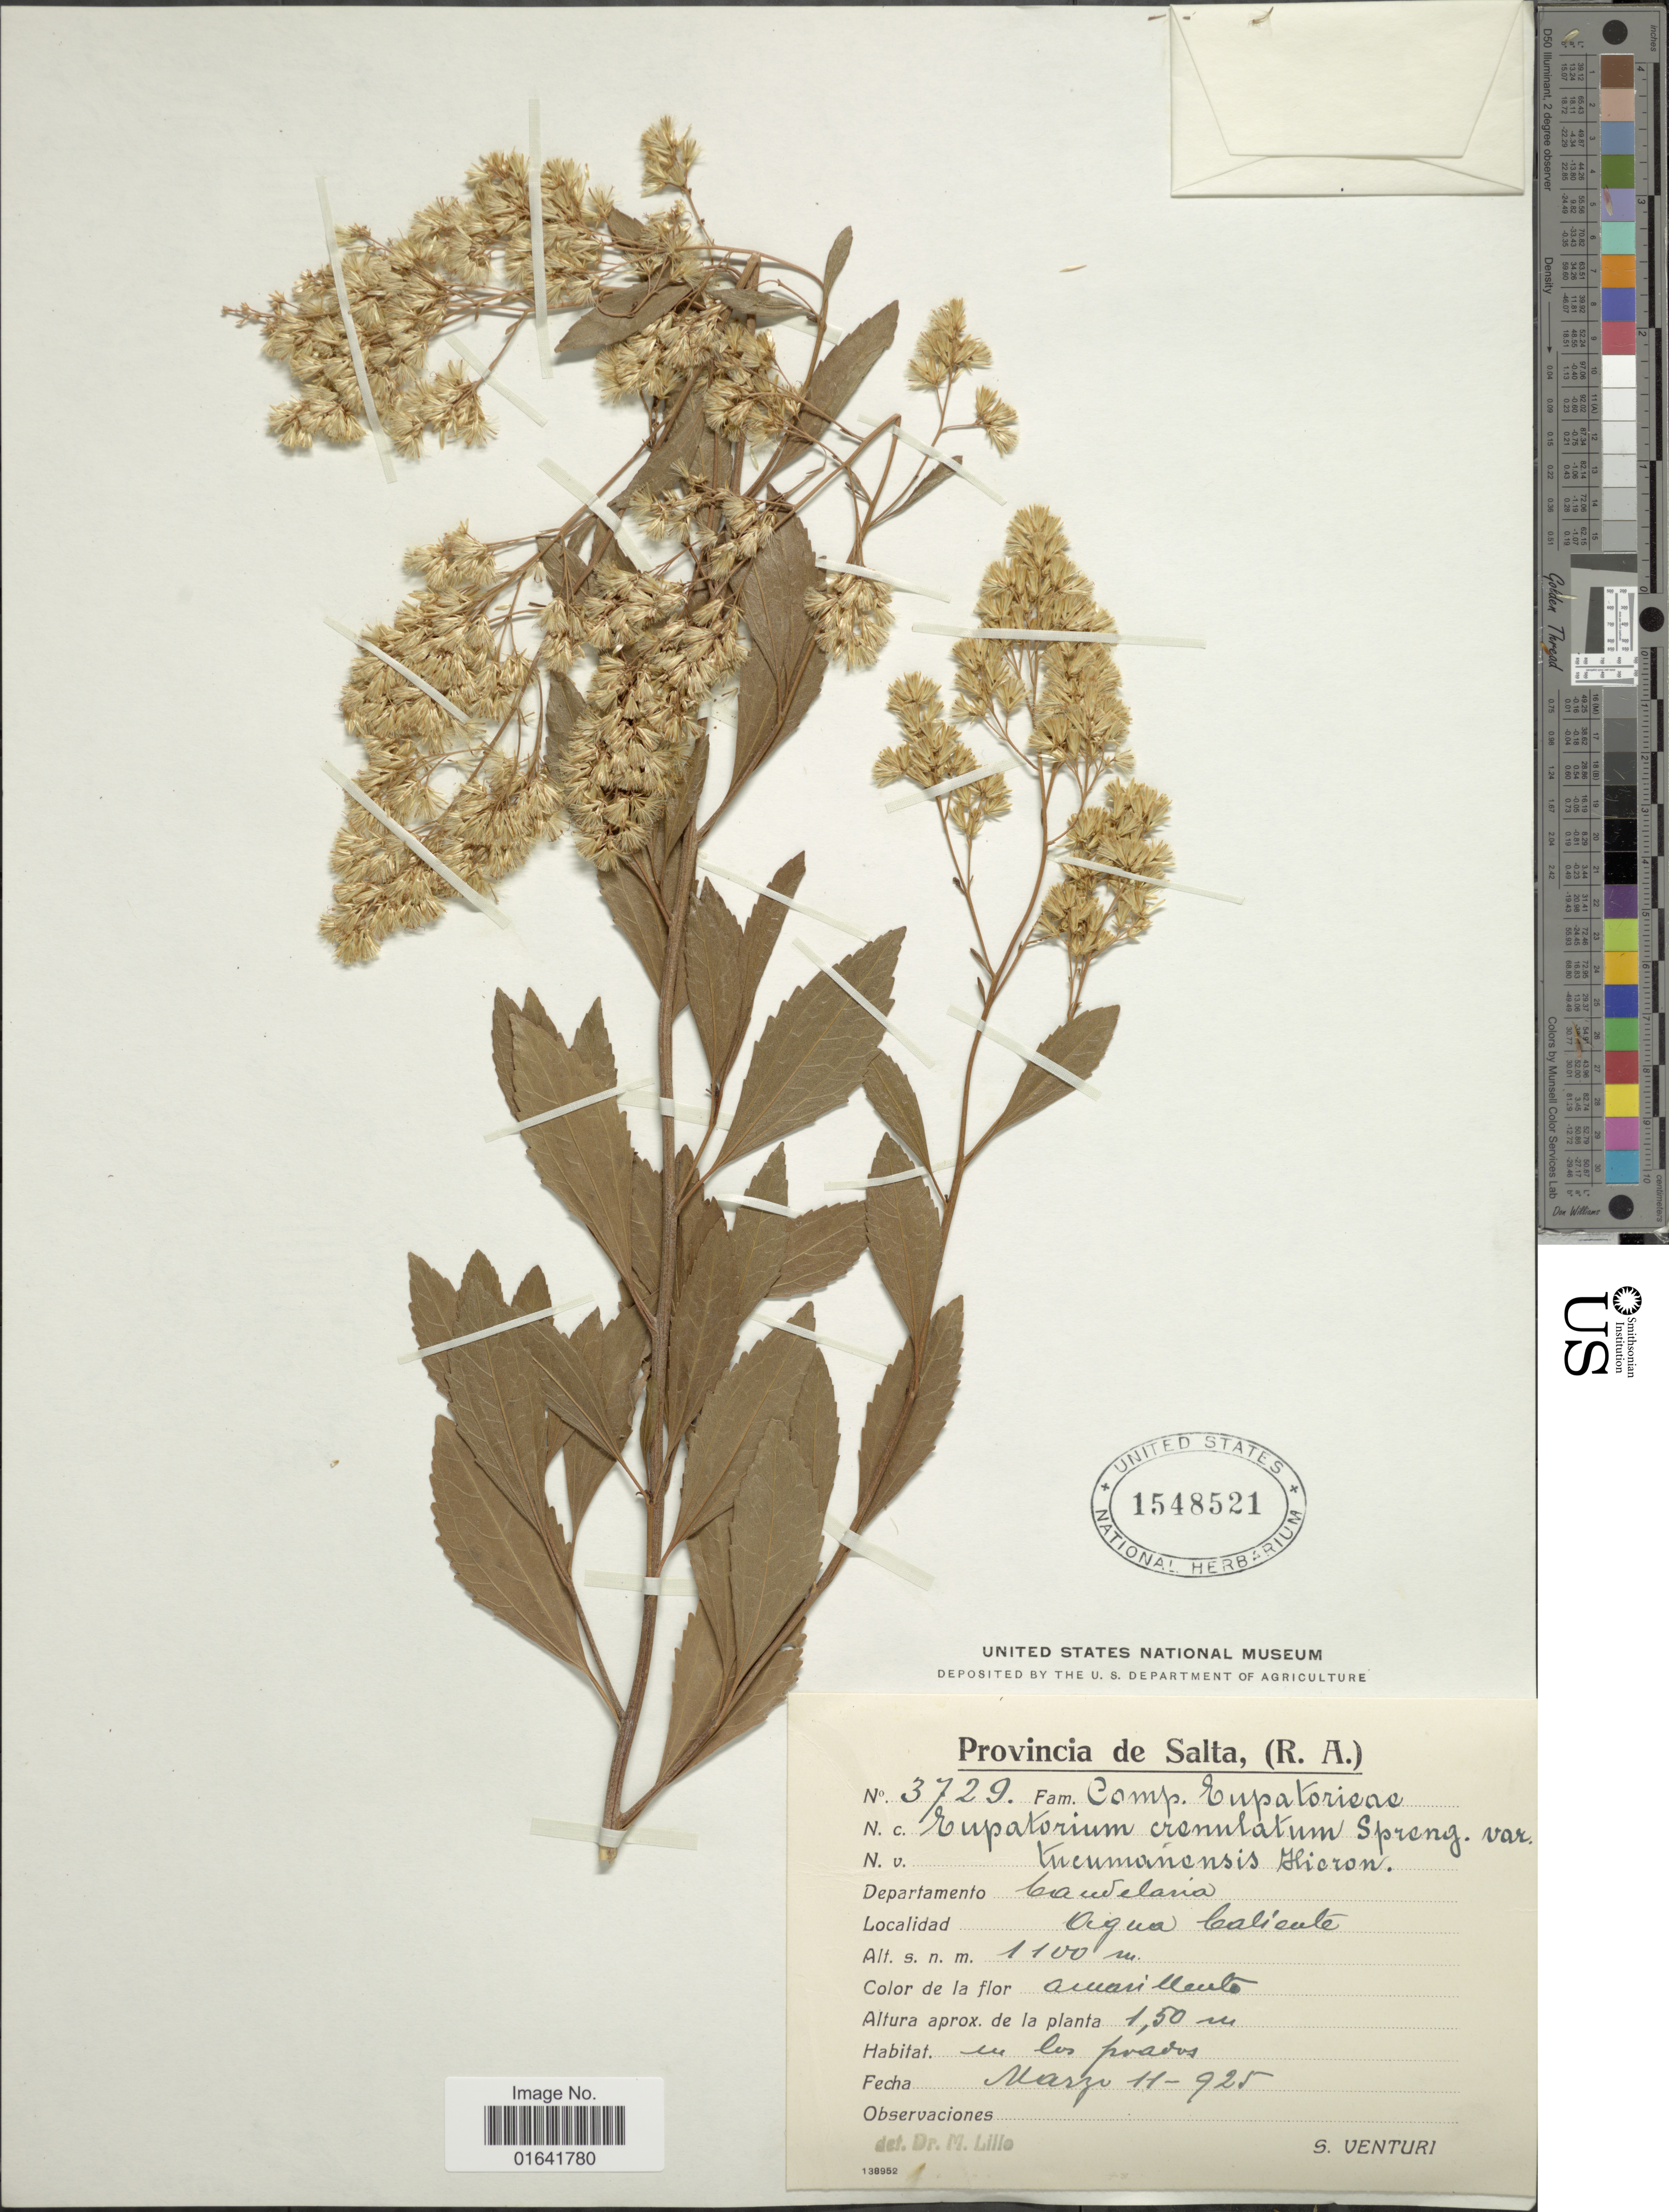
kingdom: Plantae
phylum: Tracheophyta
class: Magnoliopsida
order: Asterales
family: Asteraceae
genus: Raulinoreitzia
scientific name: Raulinoreitzia crenulata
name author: (Spreng.) R.M. King & H. Rob.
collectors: S. Venturi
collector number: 3729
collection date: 1925-03-11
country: Argentina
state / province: Salta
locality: (R.A.) Departamento Candelaria, Agua Caliente.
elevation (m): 1100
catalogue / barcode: US 1548521